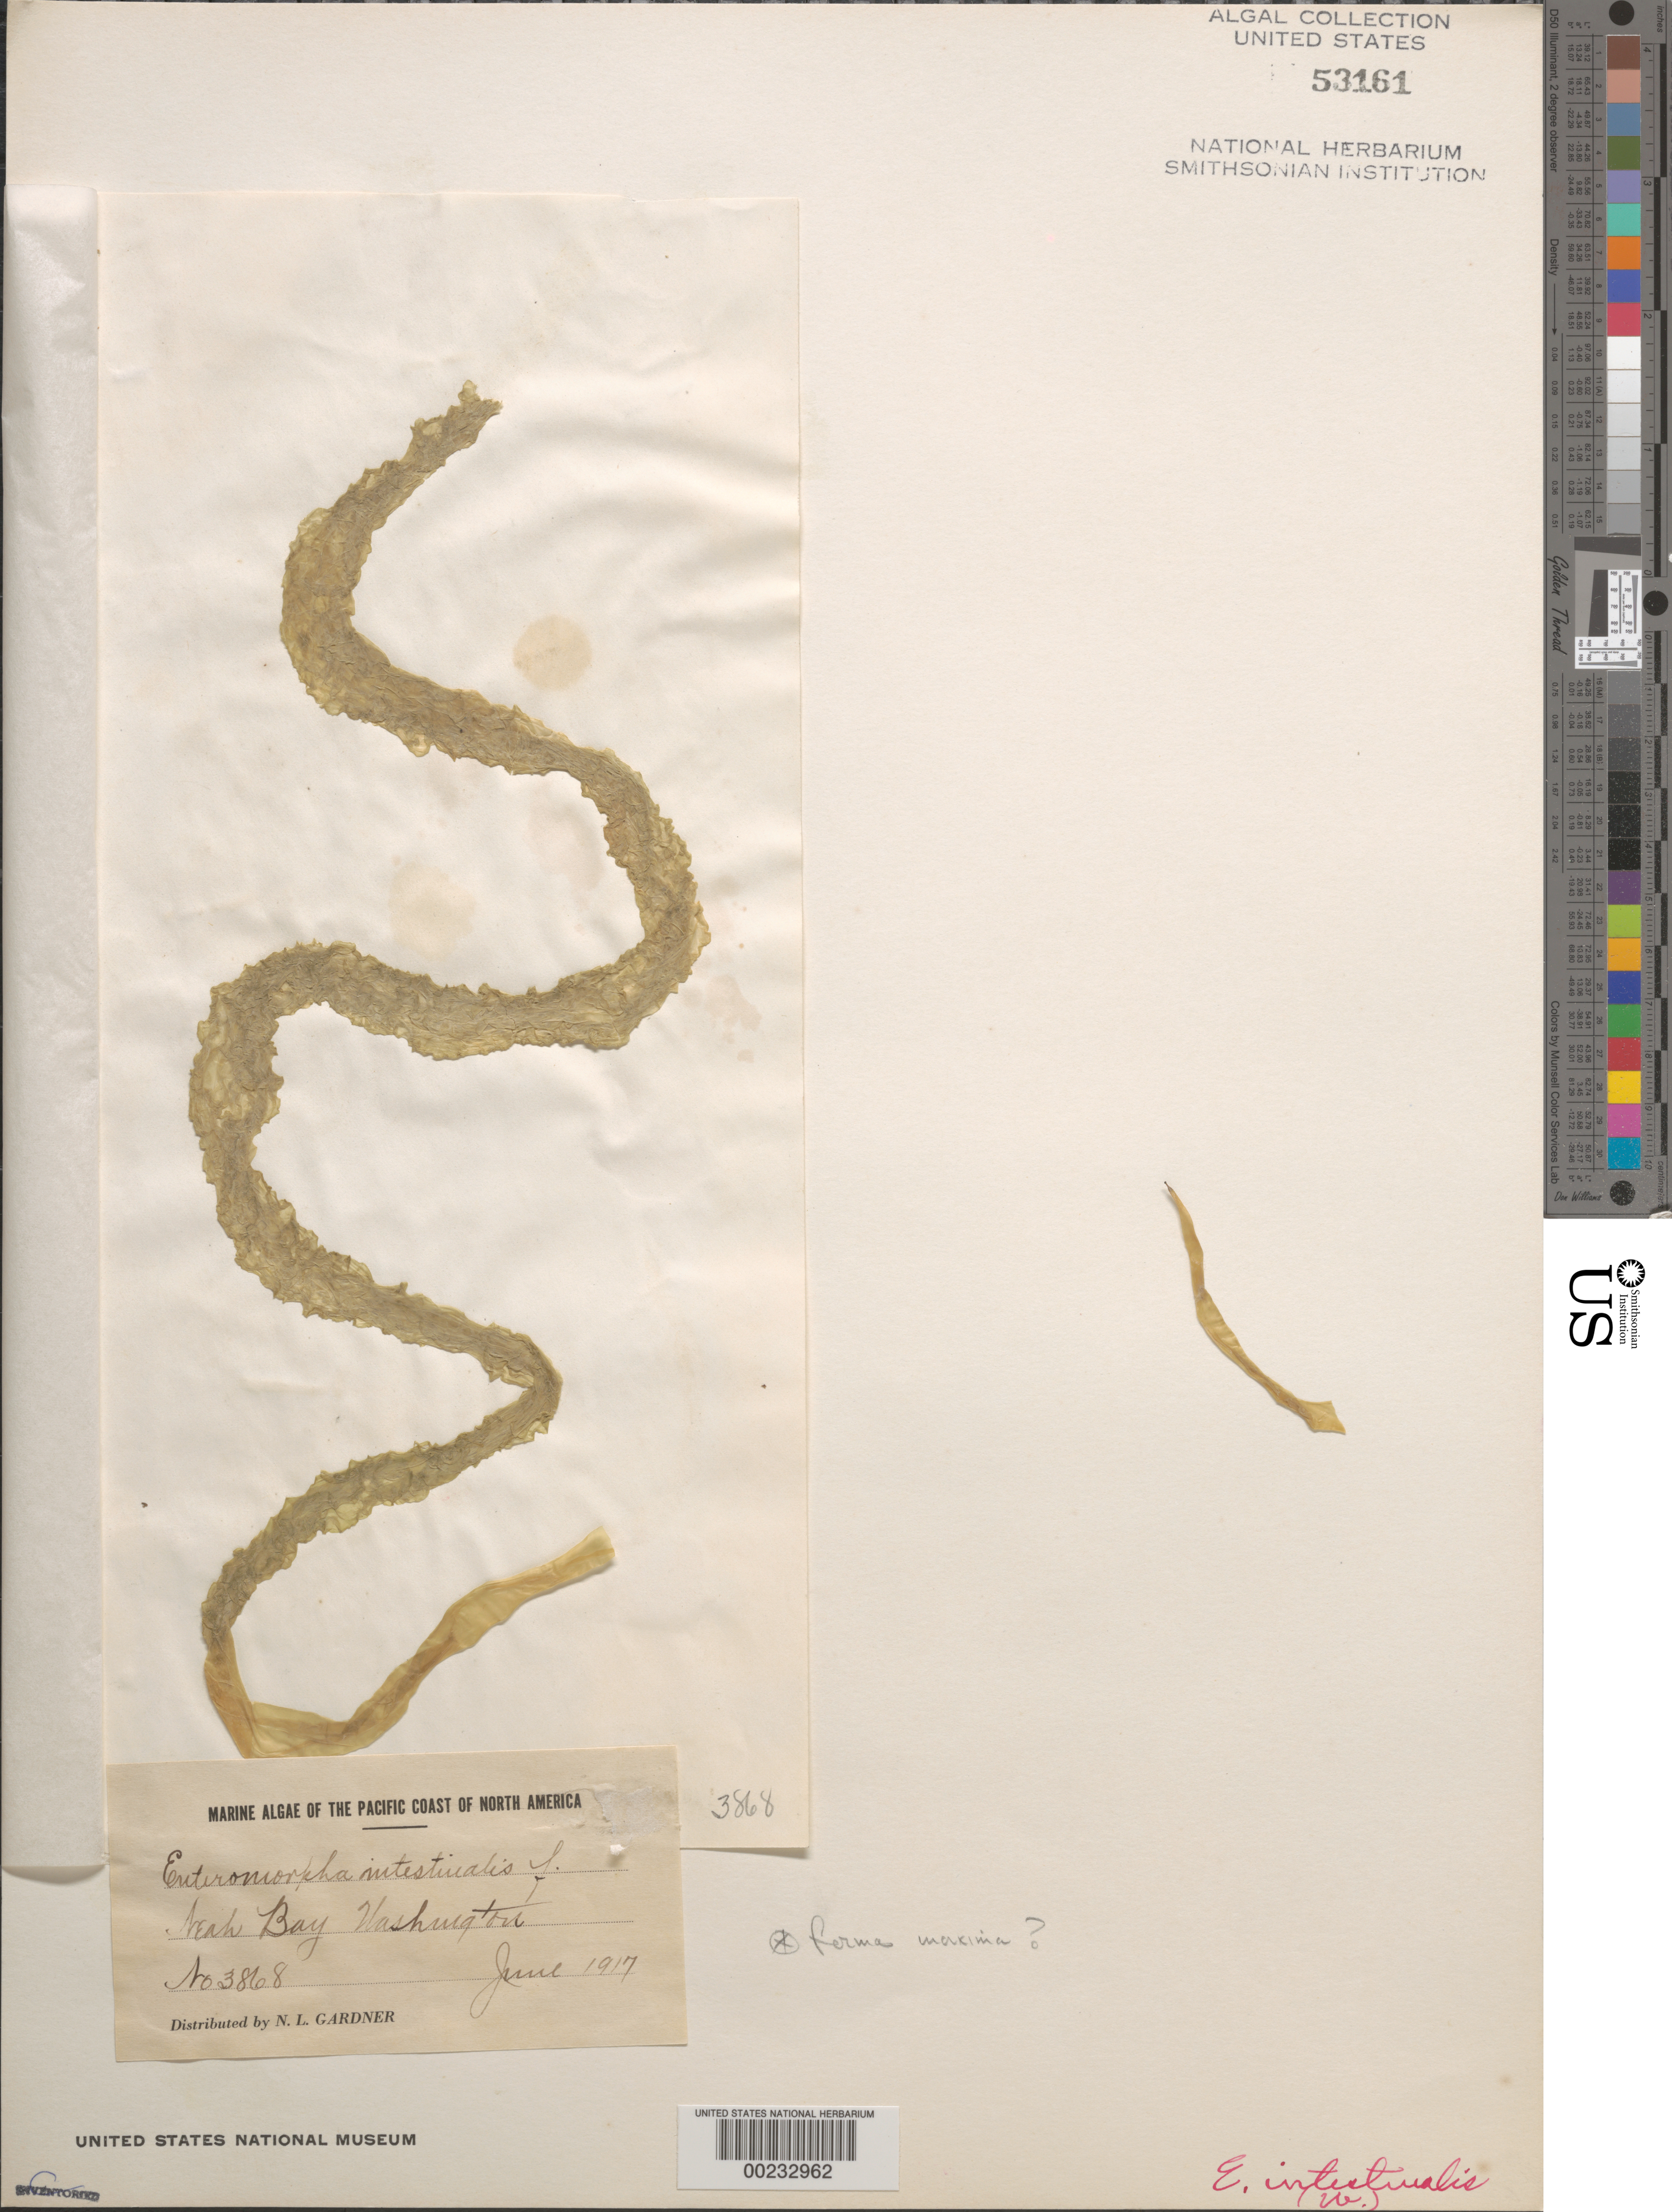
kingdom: Plantae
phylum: Chlorophyta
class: Ulvophyceae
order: Ulvales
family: Ulvaceae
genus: Ulva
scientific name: Ulva intestinalis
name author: L.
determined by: Algae name updating Project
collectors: N. Gardner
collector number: NLG 3868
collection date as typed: Jun 1917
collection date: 1917-06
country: United States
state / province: Washington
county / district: Clallam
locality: Neah Bay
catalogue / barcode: US 53161